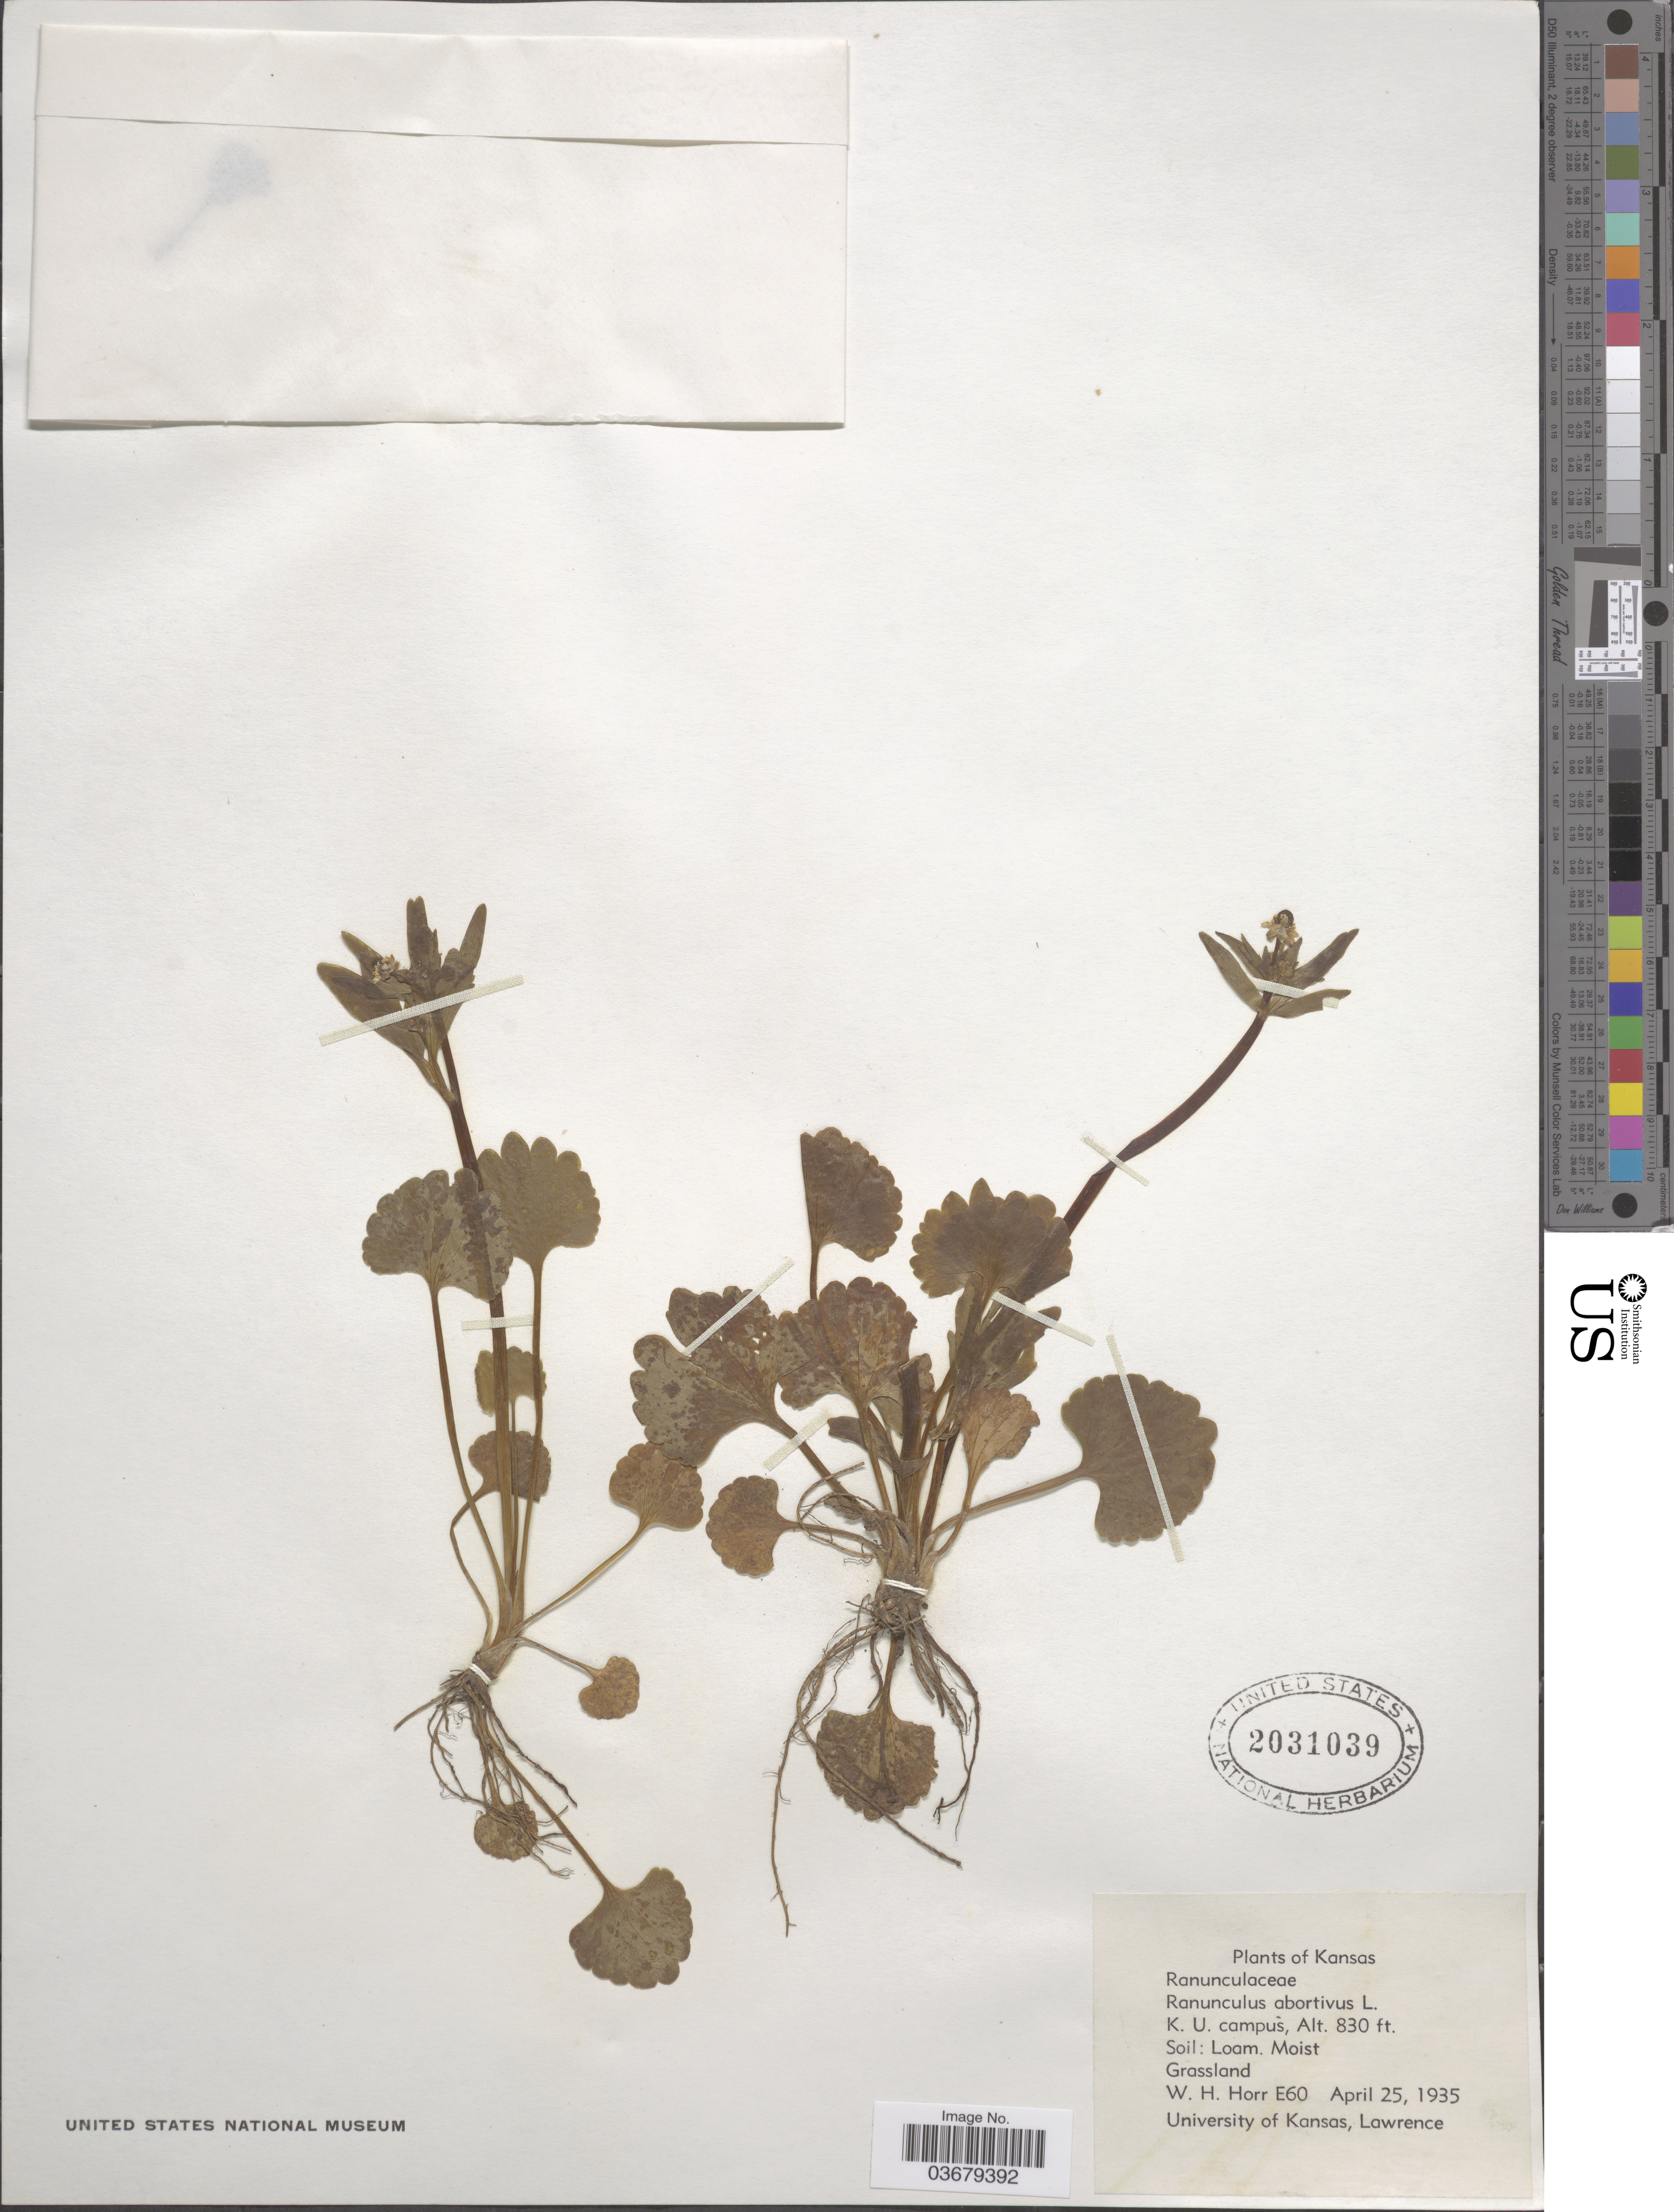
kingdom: Plantae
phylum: Tracheophyta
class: Magnoliopsida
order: Ranunculales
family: Ranunculaceae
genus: Ranunculus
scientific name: Ranunculus abortivus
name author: L.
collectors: W. H. Horr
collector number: E60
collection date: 1935-04-25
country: United States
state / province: Kansas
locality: K. U. campus.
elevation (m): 253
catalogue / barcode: US 2031039